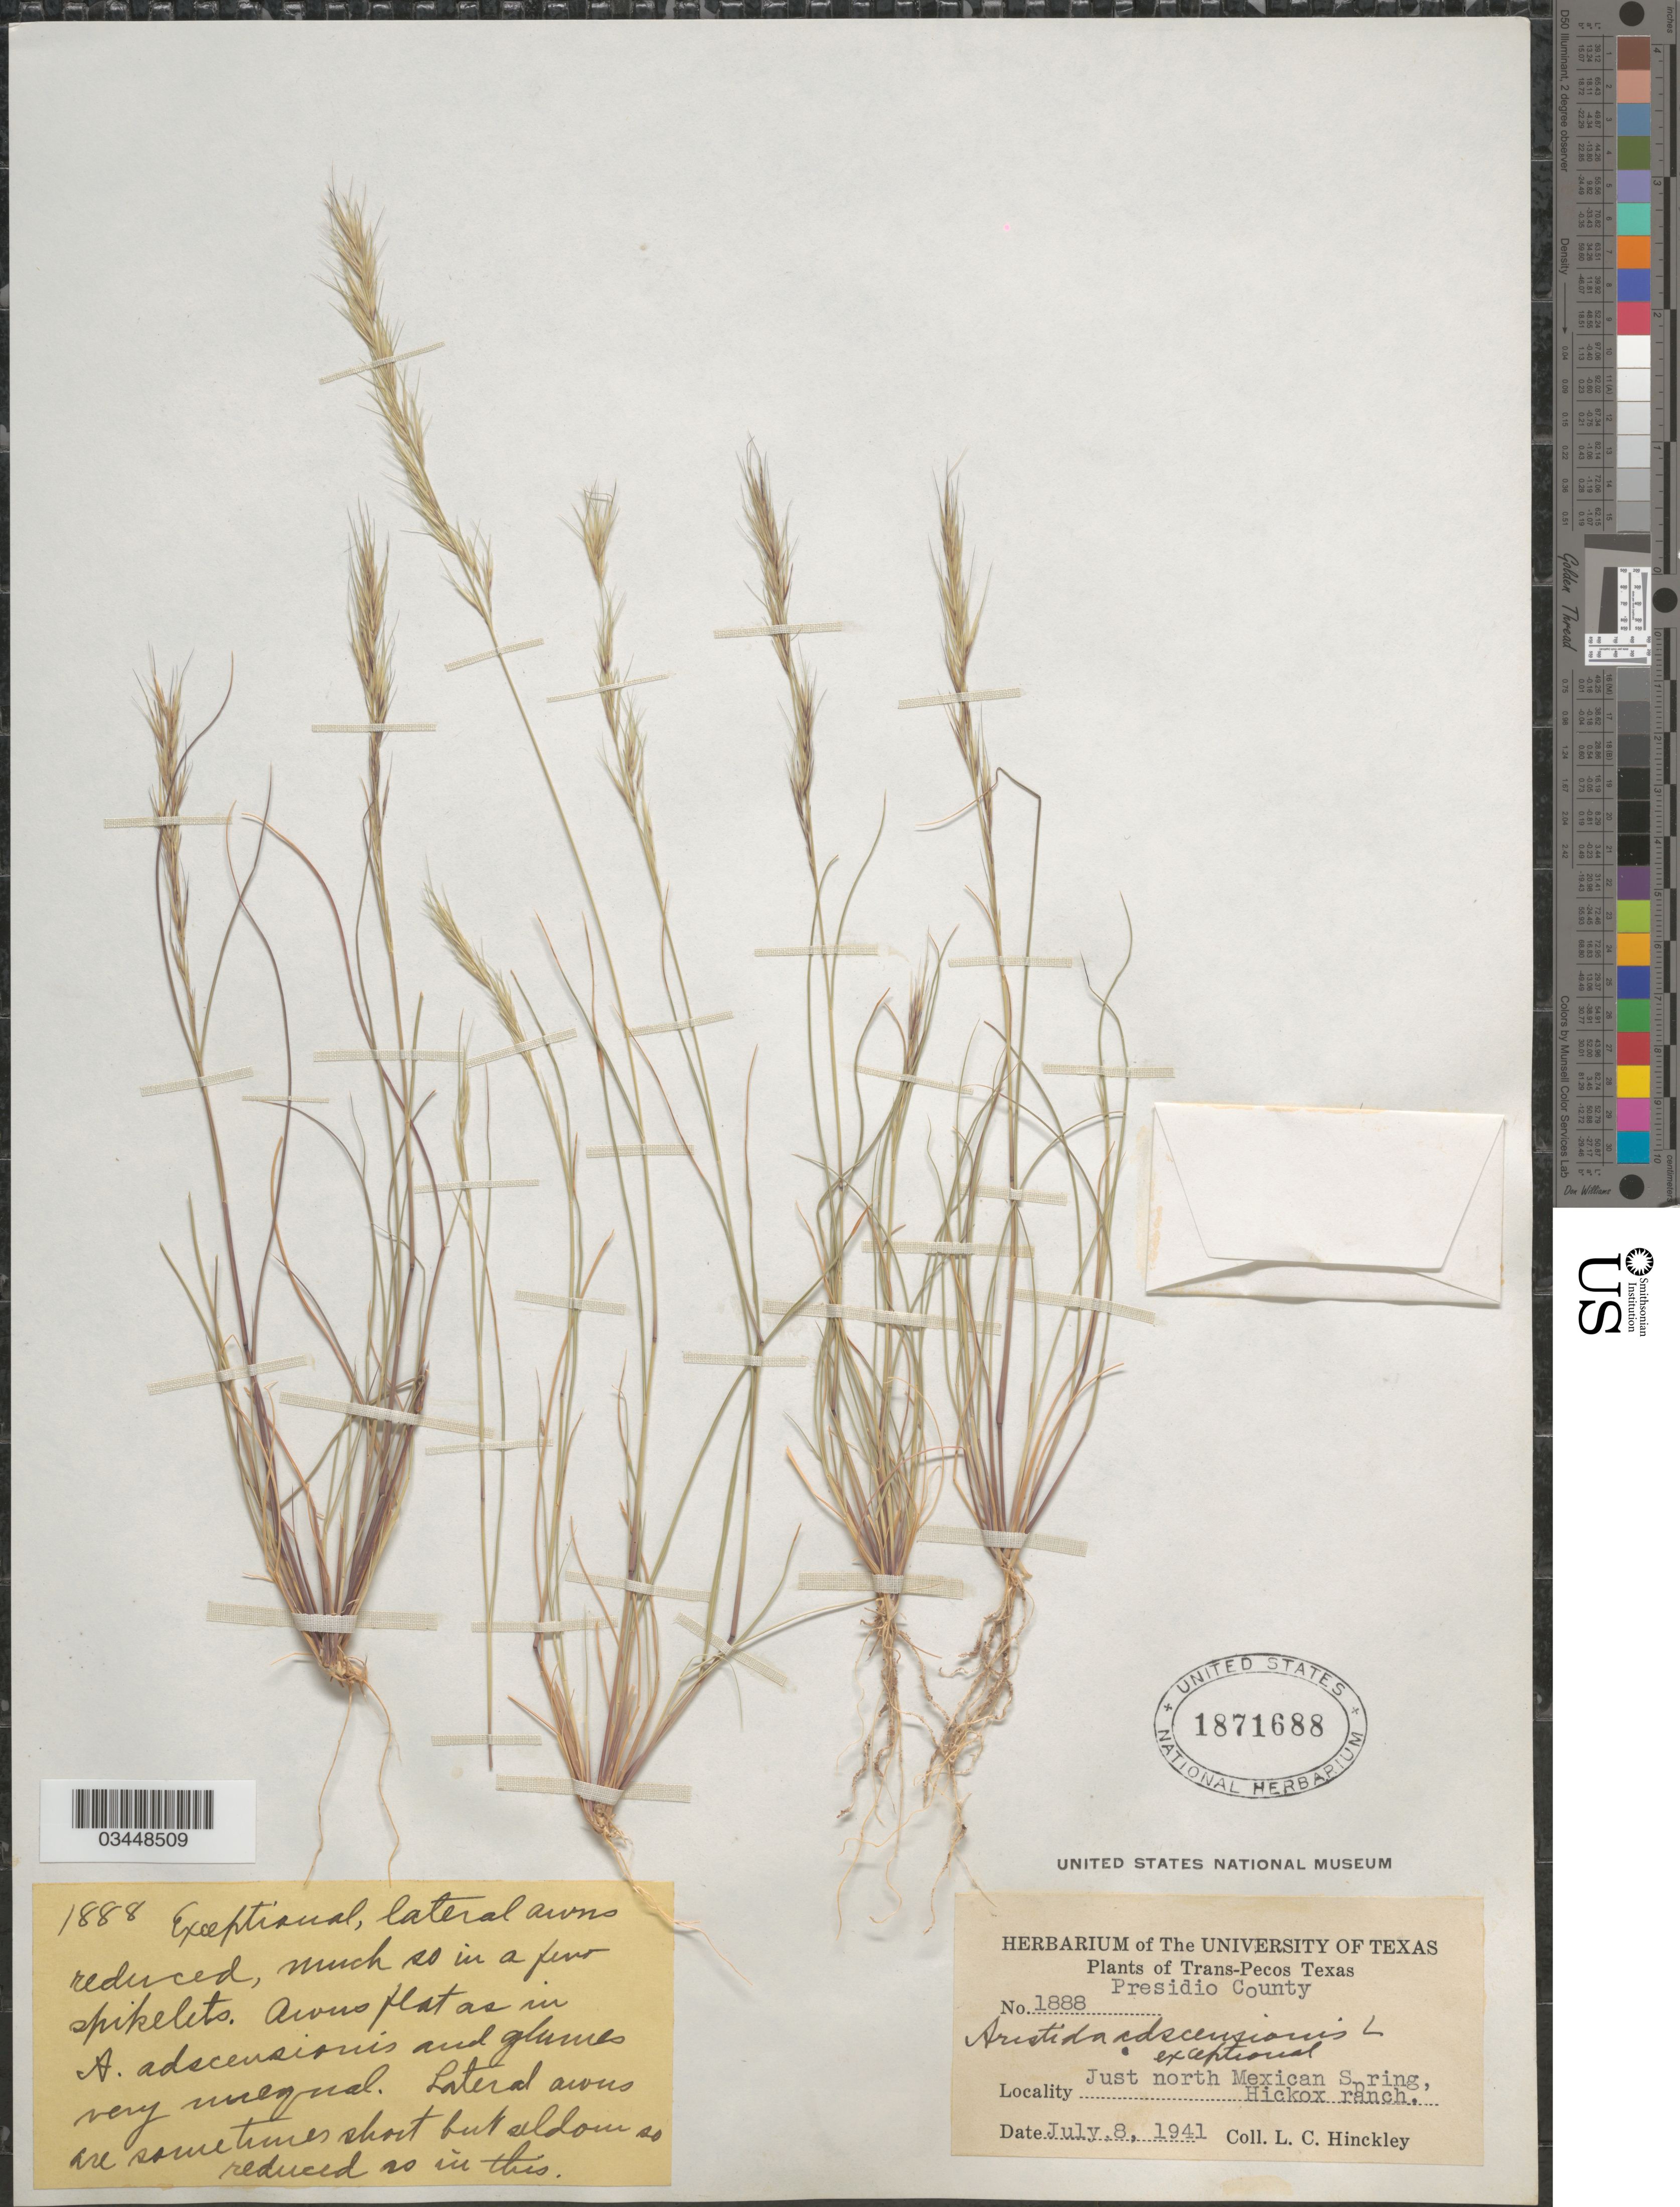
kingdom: Plantae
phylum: Tracheophyta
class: Liliopsida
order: Poales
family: Poaceae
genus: Aristida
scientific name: Aristida adscensionis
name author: L.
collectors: L. Hinckley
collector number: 1888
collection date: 1941-07-08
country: United States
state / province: Texas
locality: Trans-Pecos Texas. Presidio County. Just north Mexican Spring, Hickox ranch.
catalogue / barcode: US 1871688